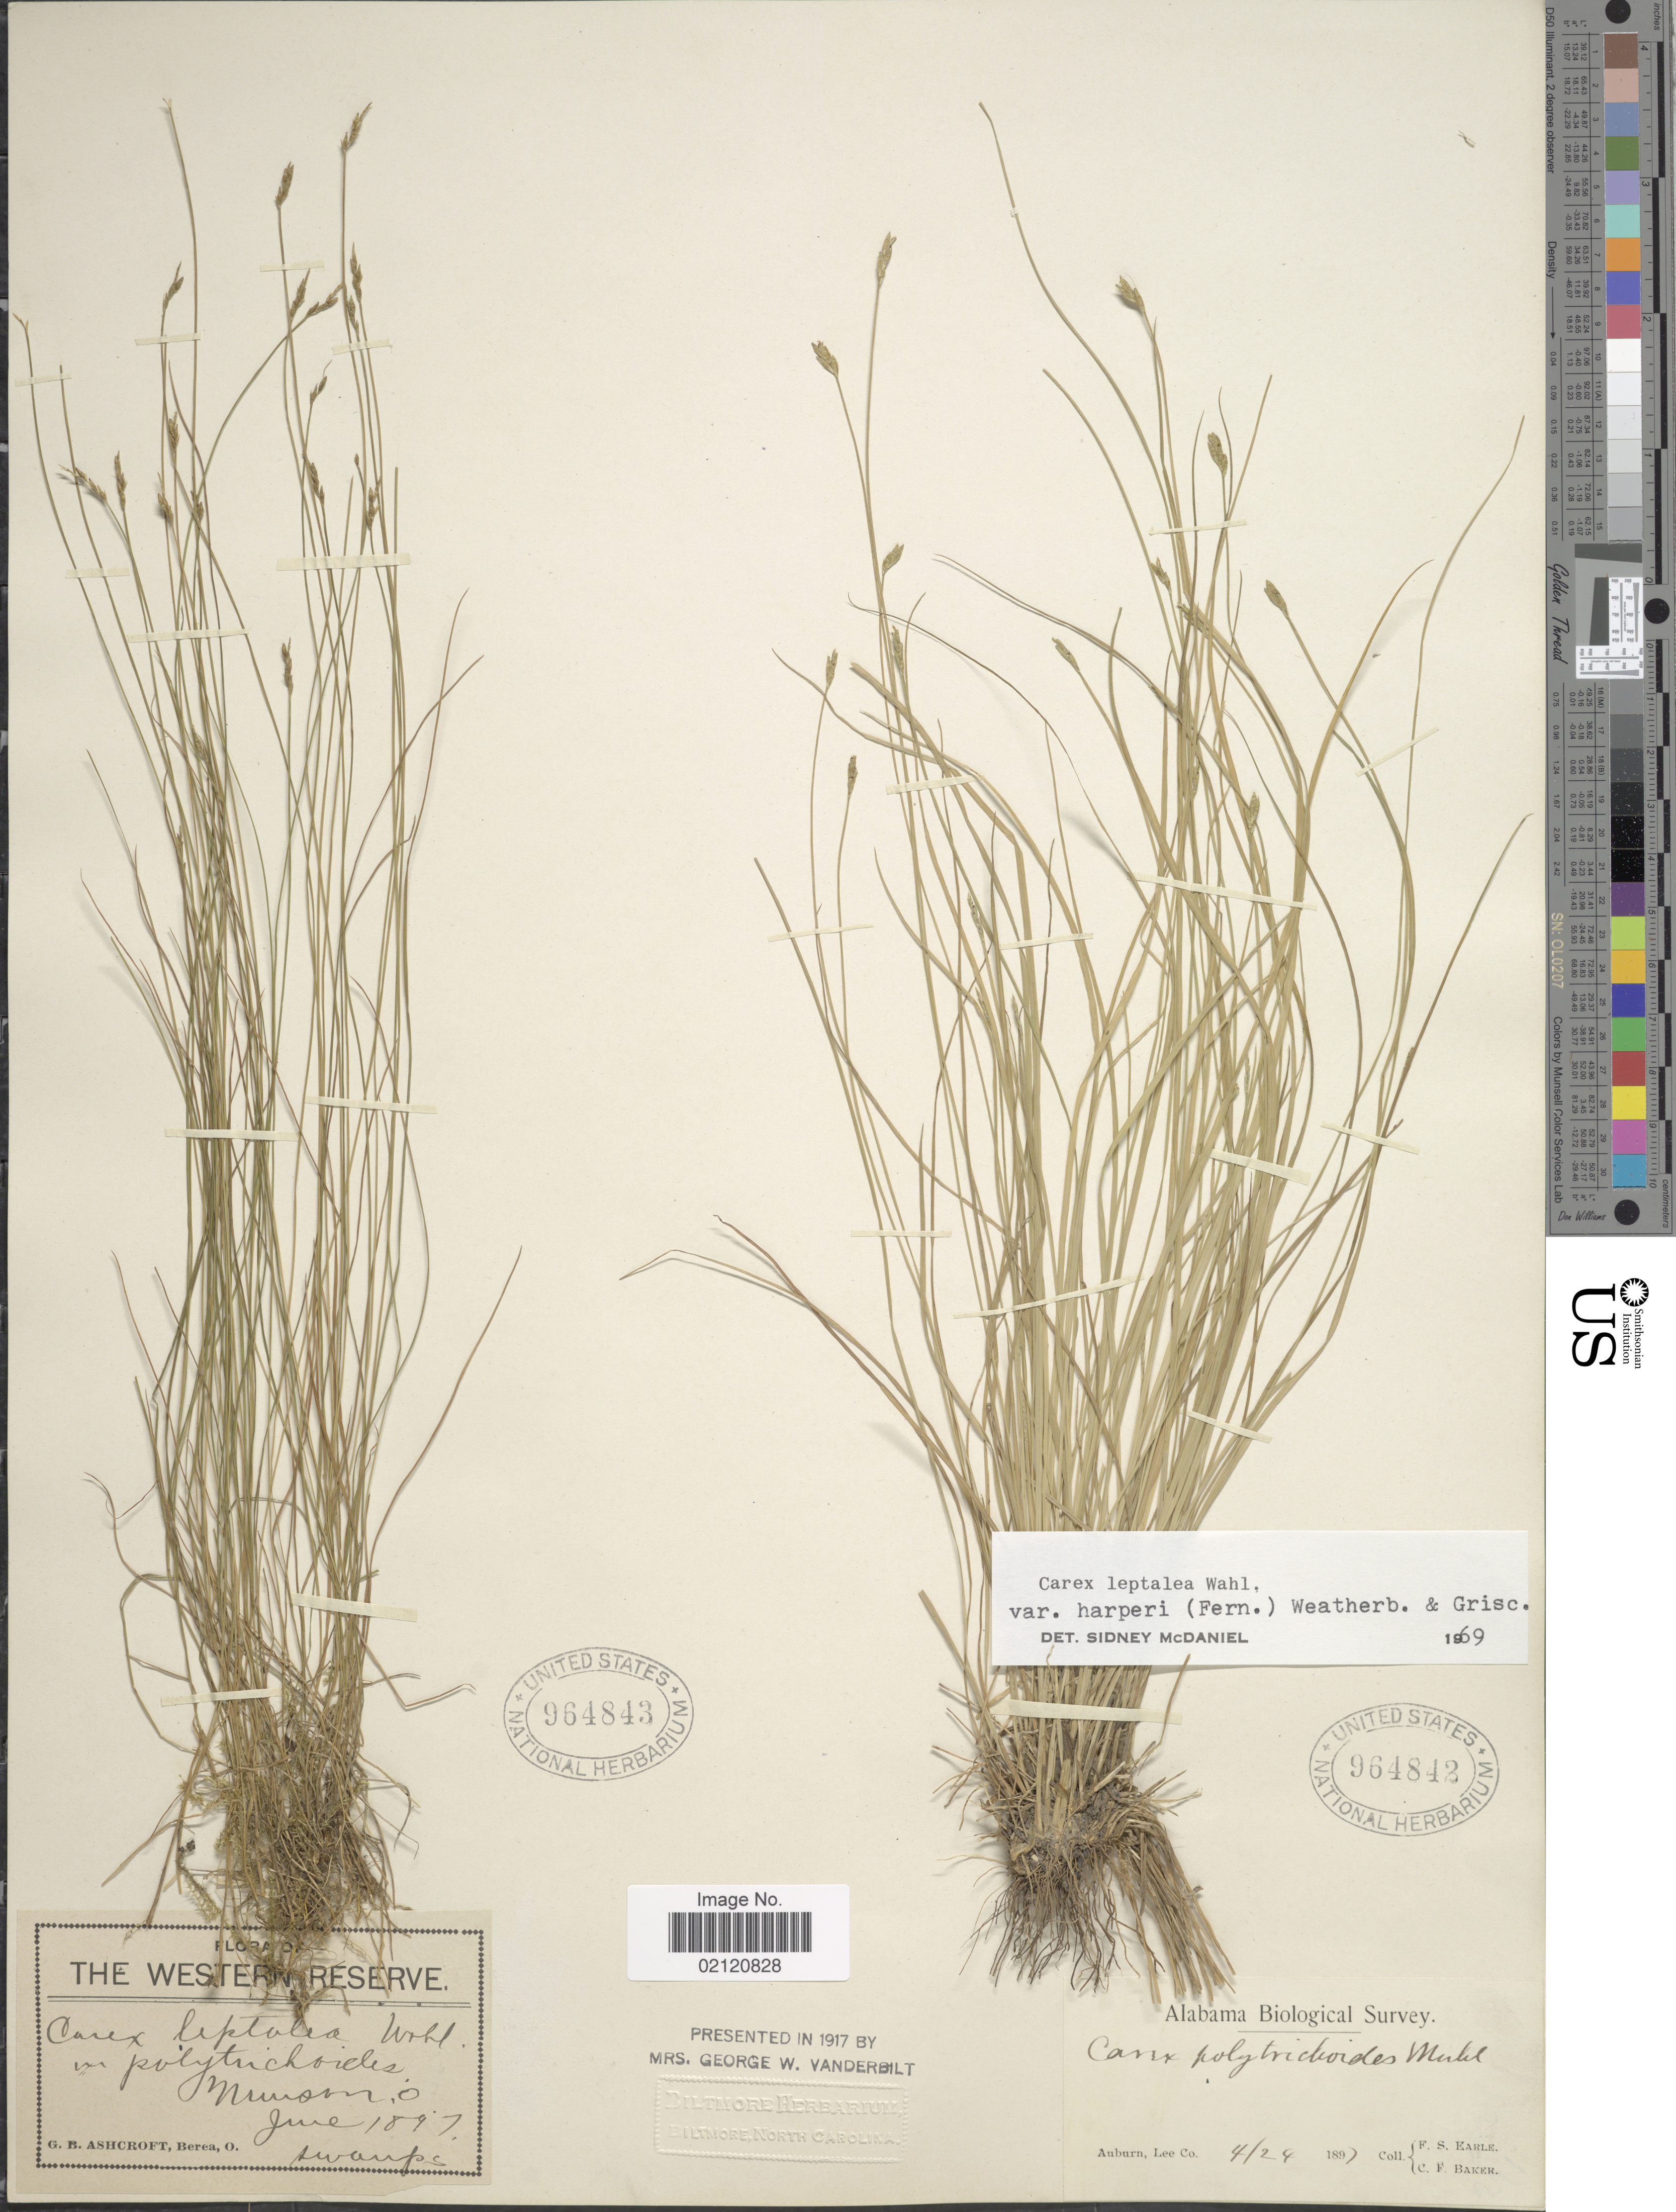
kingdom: Plantae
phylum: Tracheophyta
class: Liliopsida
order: Poales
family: Cyperaceae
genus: Carex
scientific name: Carex leptalea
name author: Wahlenb.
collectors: F. S. Earle & C. F. Baker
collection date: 1897-04-24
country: United States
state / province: Alabama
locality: Auburn. Lee Co.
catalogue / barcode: US 964842-2